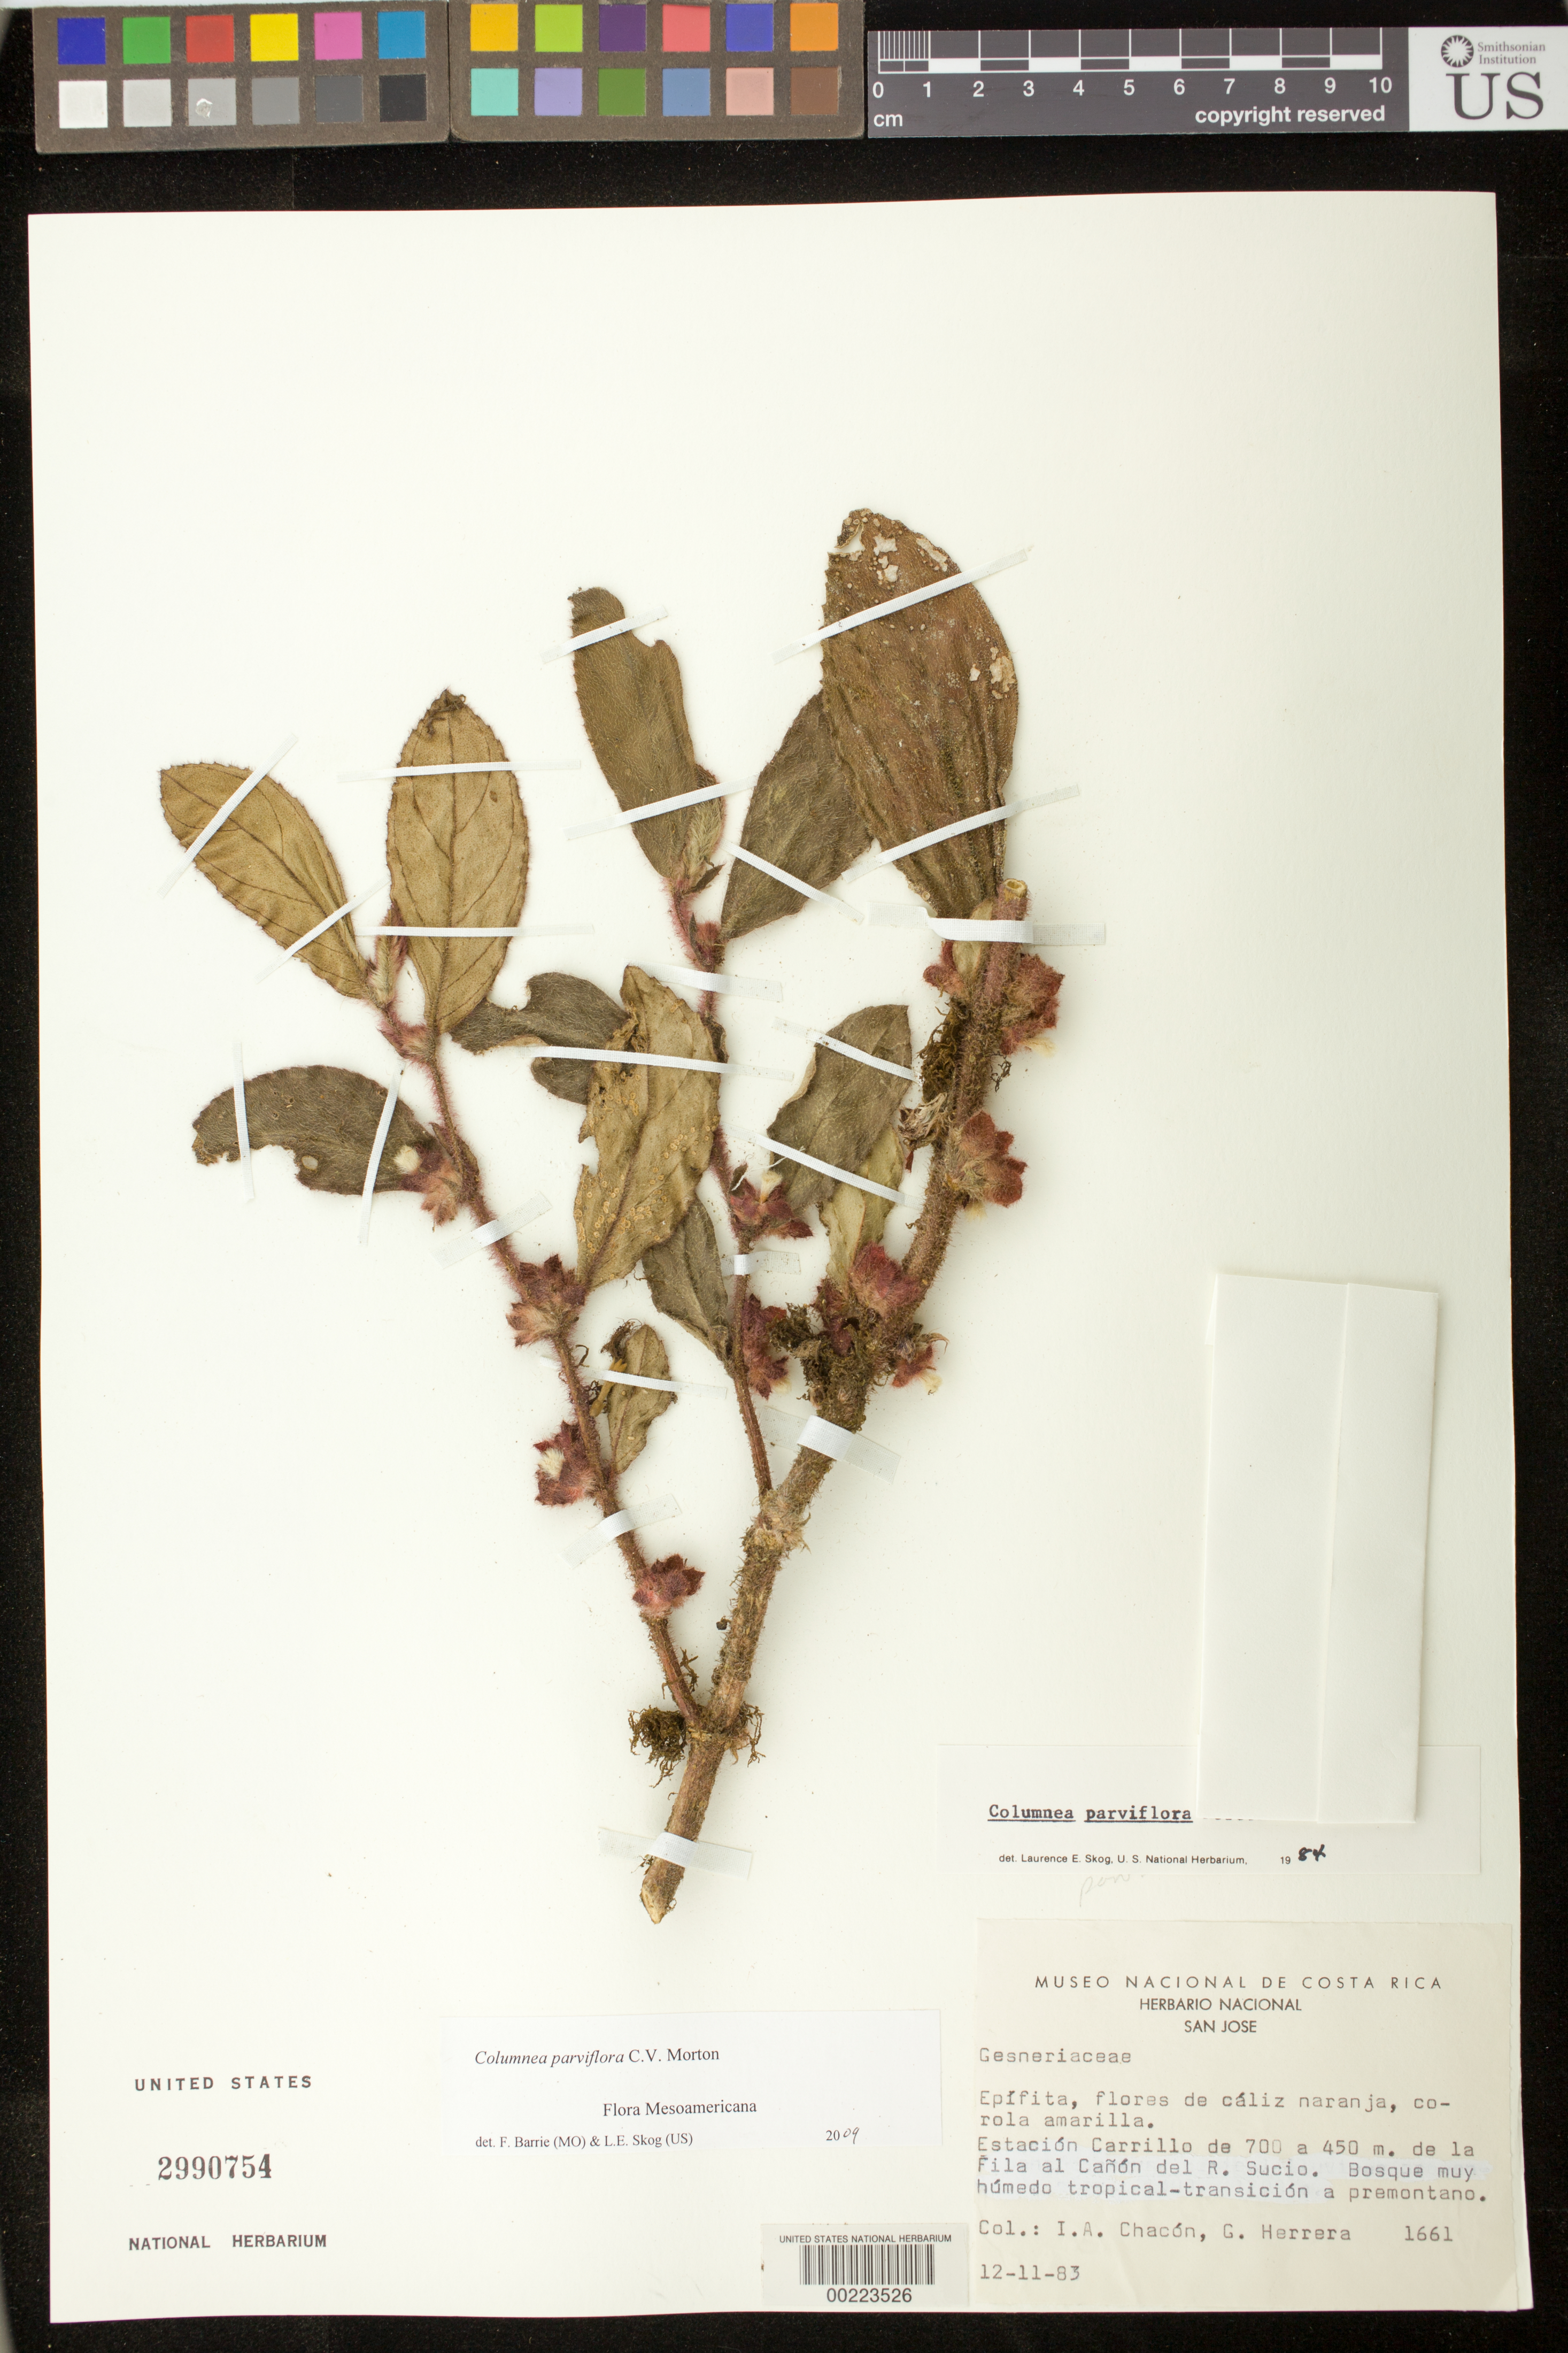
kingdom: Plantae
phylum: Tracheophyta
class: Magnoliopsida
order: Lamiales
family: Gesneriaceae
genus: Columnea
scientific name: Columnea herthae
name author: Mansf.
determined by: Clark, J. L.; Skog, Laurence E.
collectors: I. Chacón & G. Herrera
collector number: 1661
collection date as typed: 12 Nov 1983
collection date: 1983-11-12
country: Costa Rica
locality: Estación Carrillo de 700 a 450 m de la Fila al Cañón del R. Sucio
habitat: Bosque muy húmedo tropical-transicioón a premontano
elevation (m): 450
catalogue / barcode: US 2990754